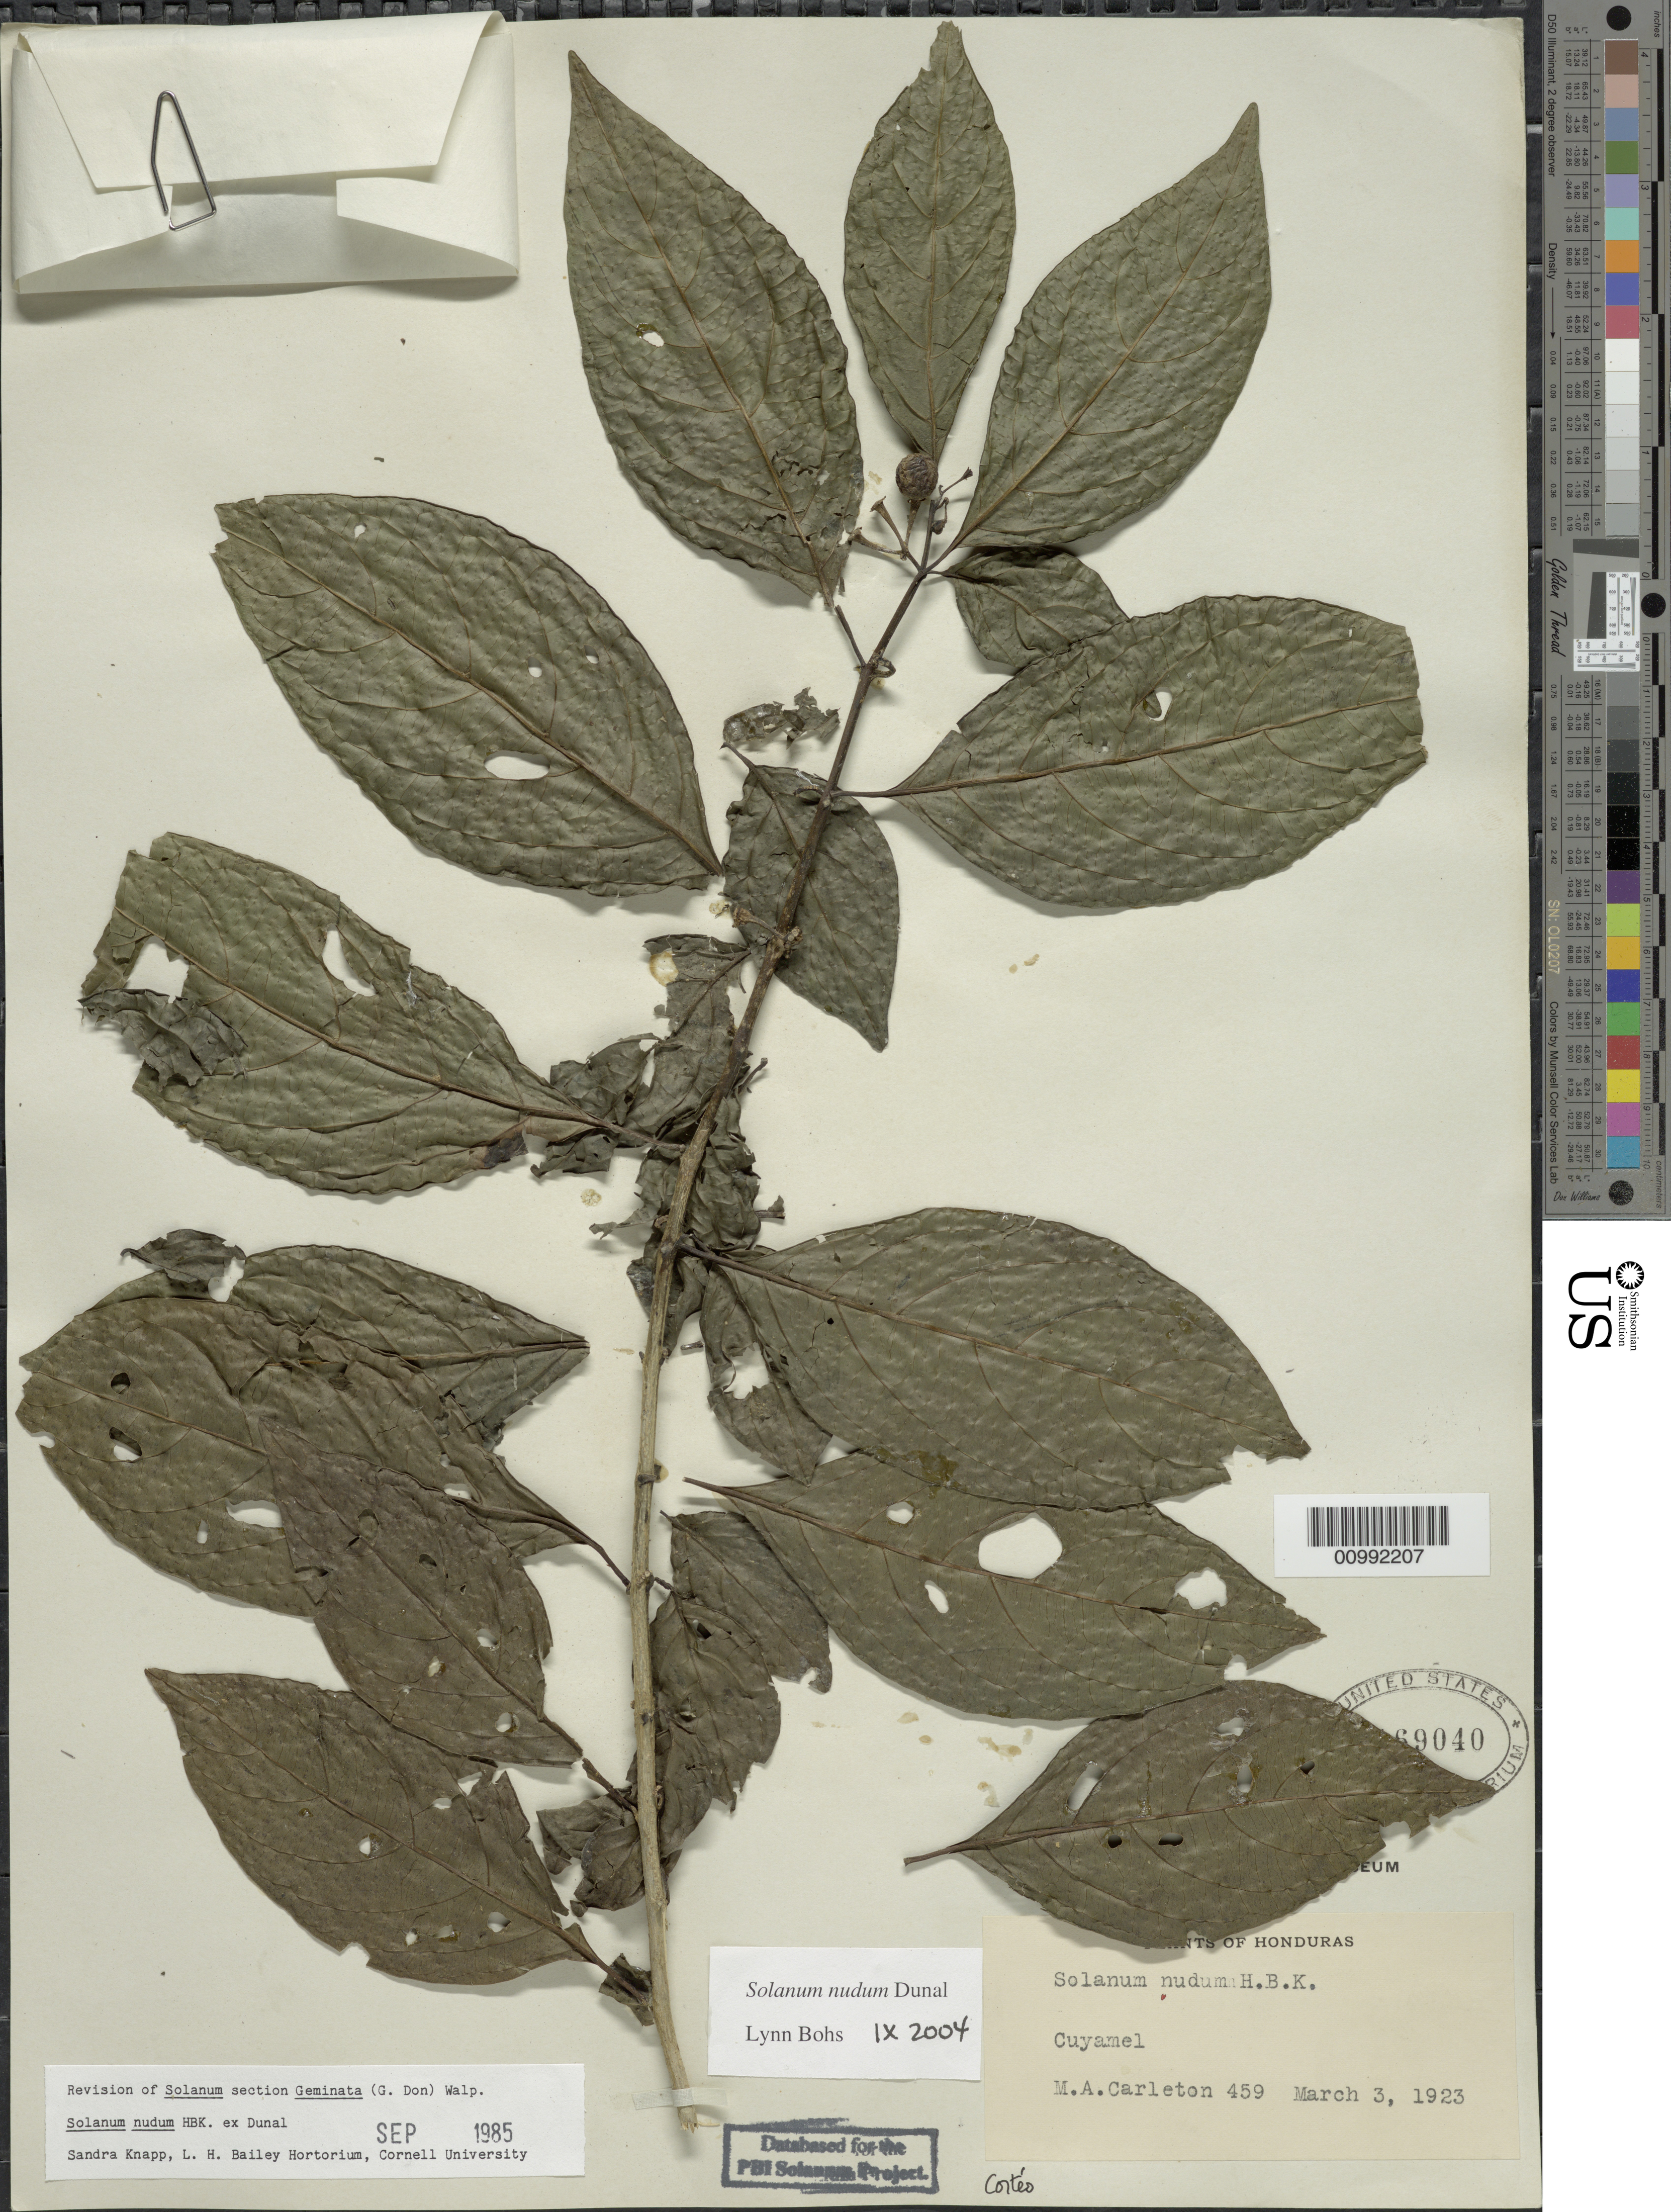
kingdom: Plantae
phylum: Tracheophyta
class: Magnoliopsida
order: Solanales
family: Solanaceae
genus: Solanum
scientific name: Solanum nudum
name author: Dunal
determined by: Bohs, L. A.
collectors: M. A. Carleton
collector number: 459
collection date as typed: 3 Mar 1923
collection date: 1923-03-03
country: Honduras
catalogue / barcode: US 1169040